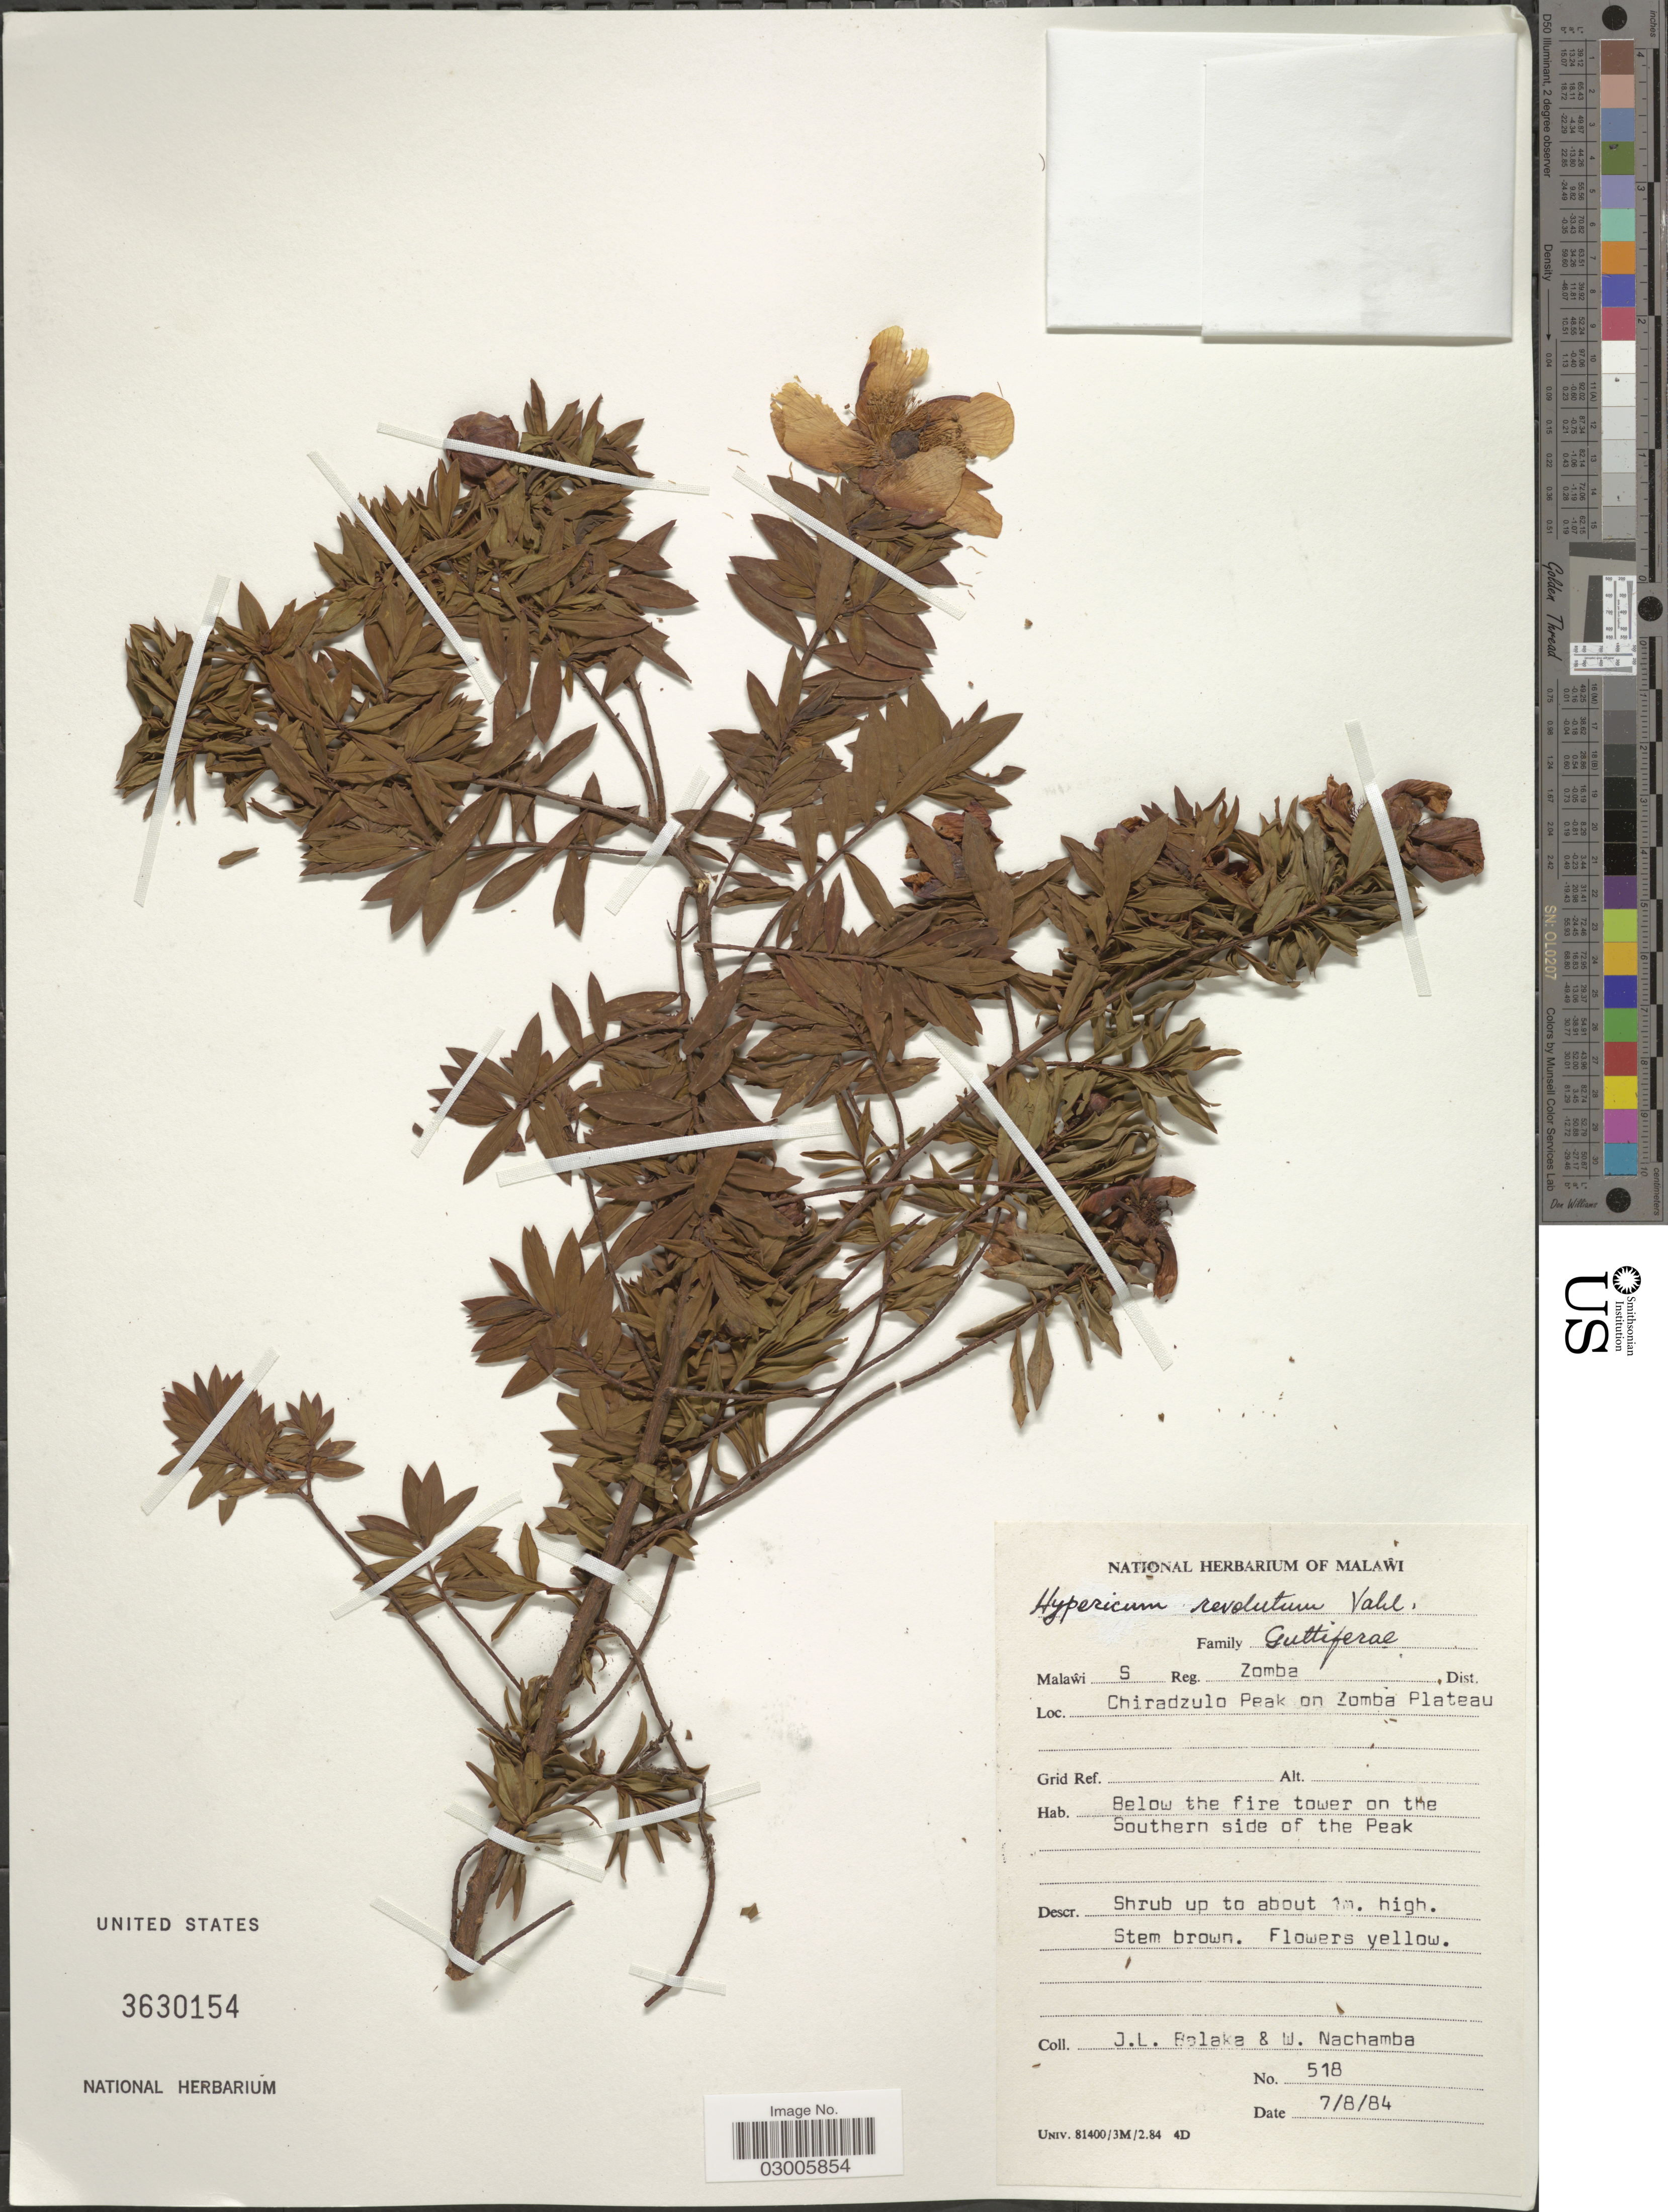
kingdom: Plantae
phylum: Tracheophyta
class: Magnoliopsida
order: Malpighiales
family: Hypericaceae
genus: Hypericum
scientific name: Hypericum revolutum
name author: Vahl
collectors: J. Balaka & W. Nachamba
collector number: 518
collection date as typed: Transcribed d/m/y: 7/8/84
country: Malawi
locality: S Reg. Zomba Dist. Chiradzulo Peak on Zomba Plateau. Below the fire tower on the Southern side of the Peak.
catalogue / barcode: US 3630154